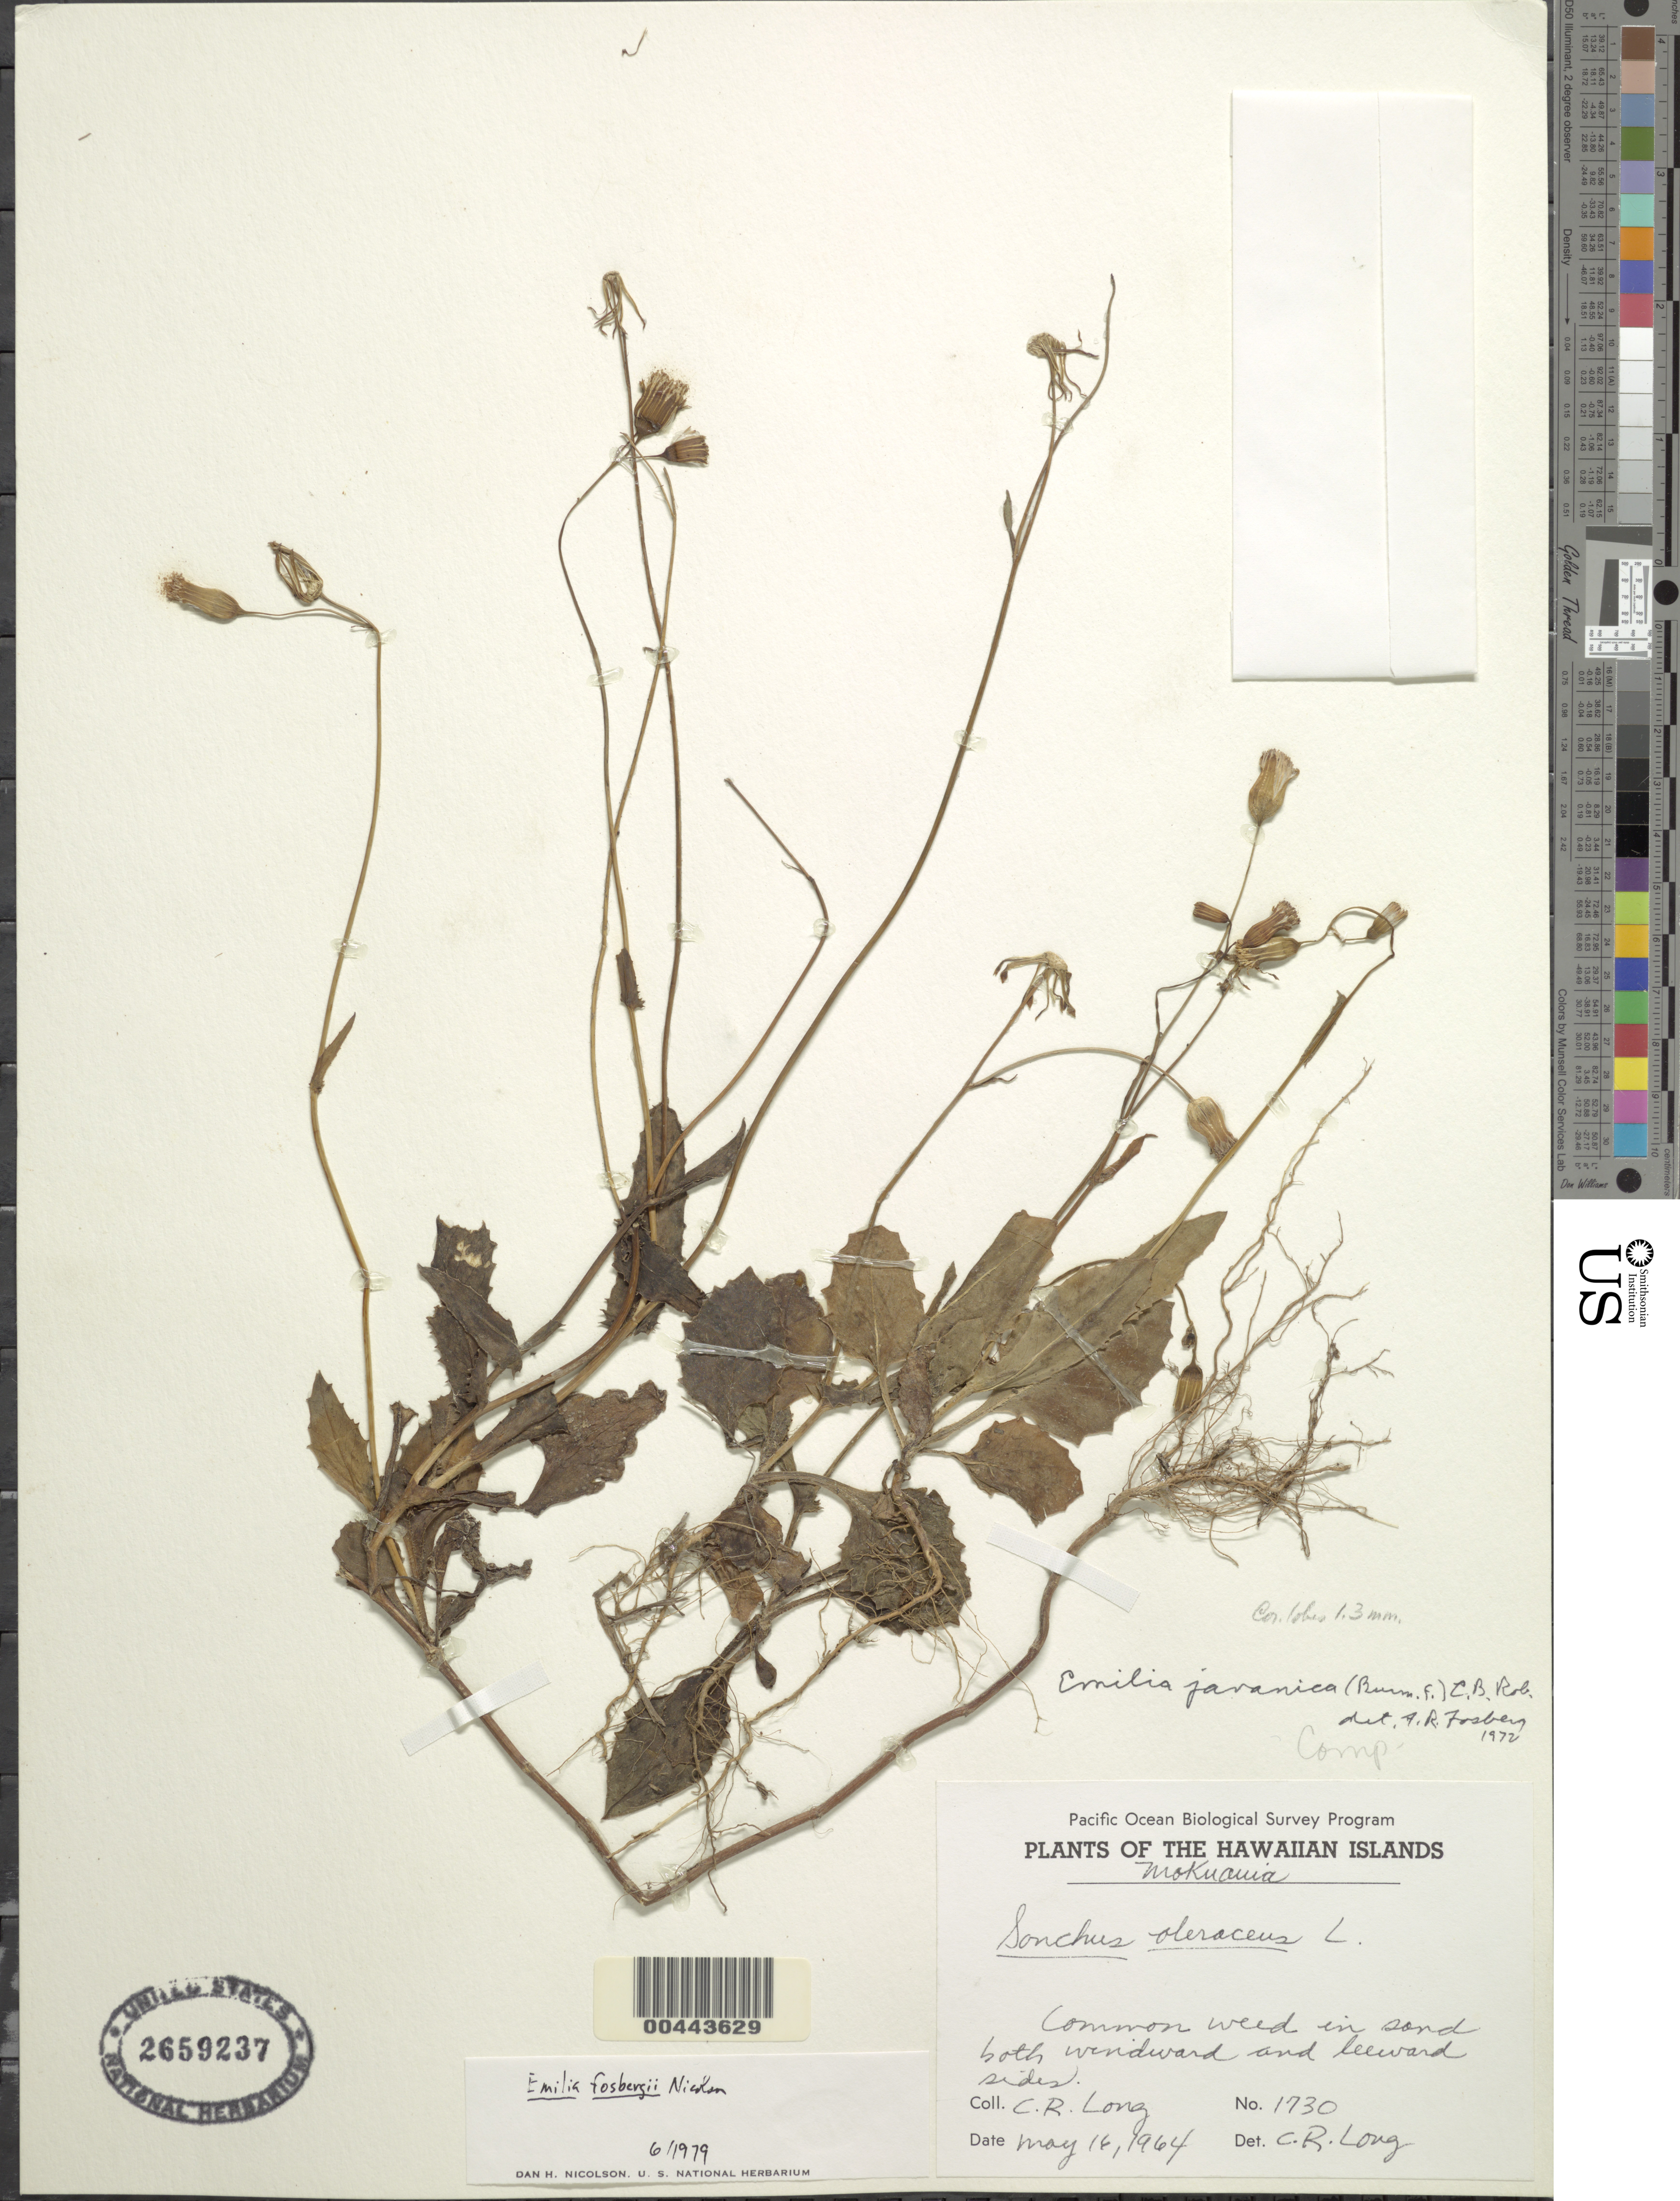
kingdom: Plantae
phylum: Tracheophyta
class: Magnoliopsida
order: Asterales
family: Asteraceae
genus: Emilia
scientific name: Emilia fosbergii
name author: Nicolson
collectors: C. Long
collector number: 1730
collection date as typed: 16 May 1964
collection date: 1964-05-16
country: United States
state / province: Hawaii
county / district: Honolulu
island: Mokuauia [Goat] Islet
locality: Mokuauia Island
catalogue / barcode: US 2659237